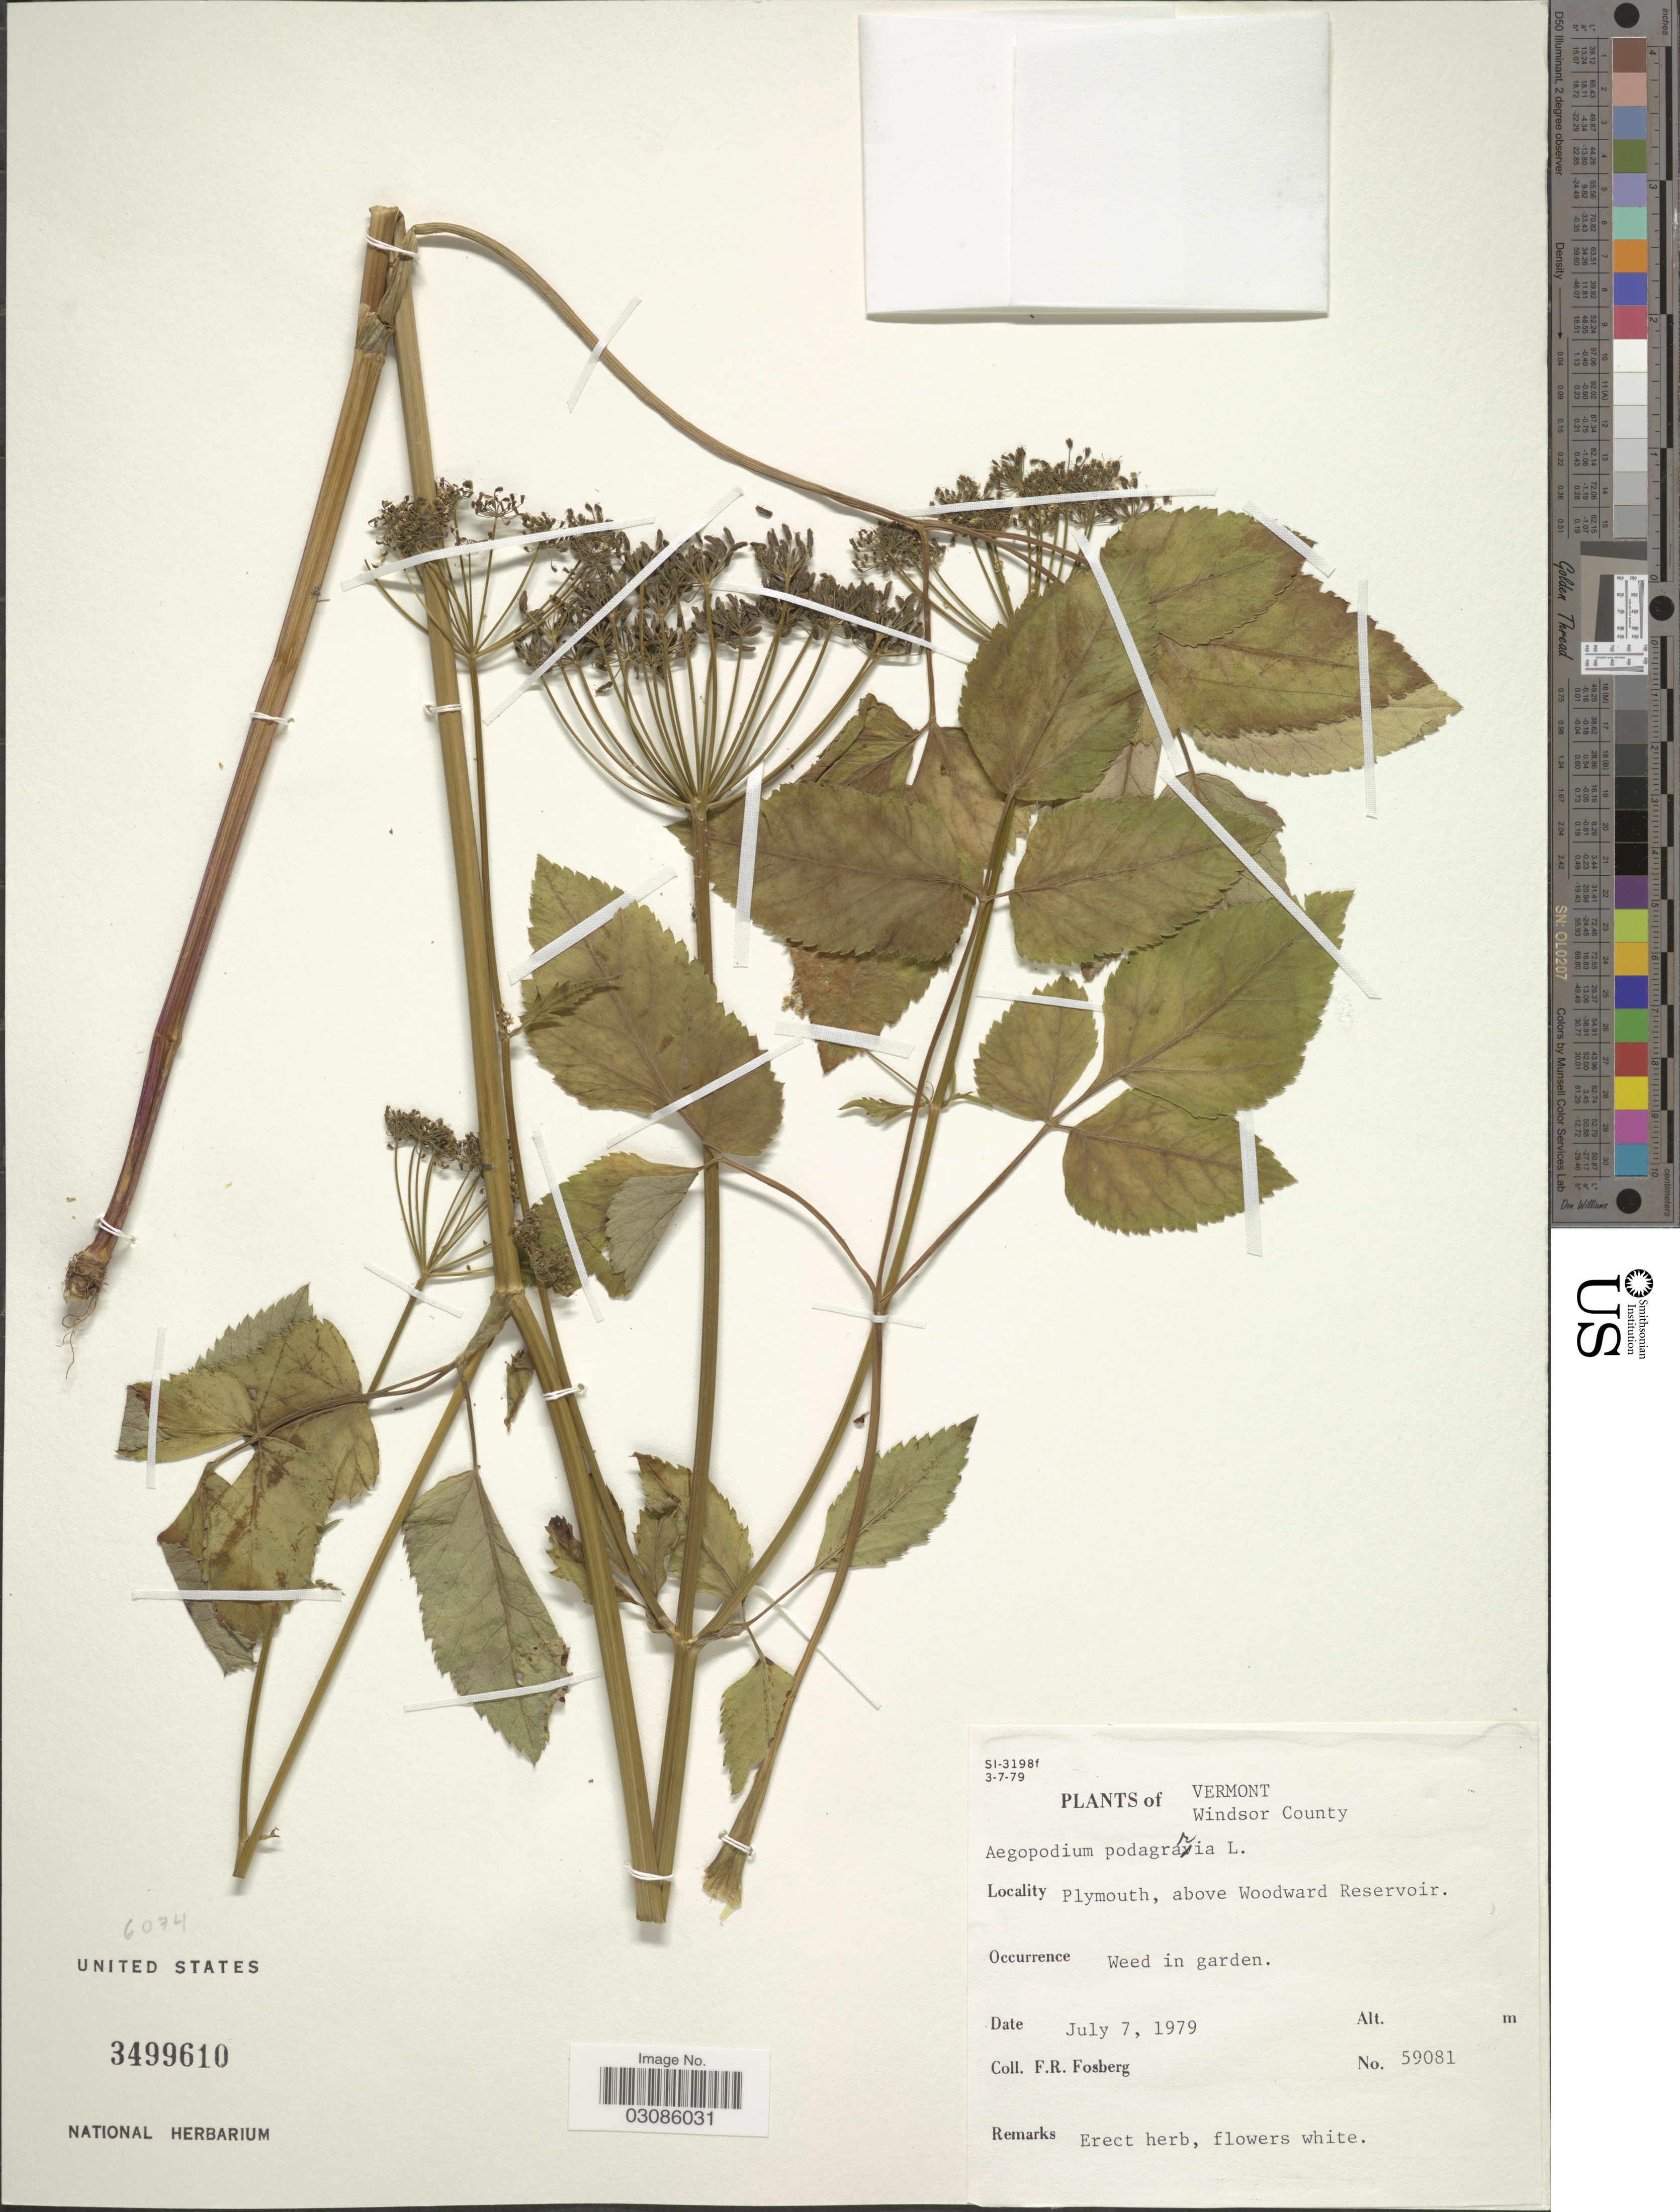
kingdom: Plantae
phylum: Tracheophyta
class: Magnoliopsida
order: Apiales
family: Apiaceae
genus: Aegopodium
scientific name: Aegopodium podagraria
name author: L.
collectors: F. R. Fosberg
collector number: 59081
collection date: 1979-07-07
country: United States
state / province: Vermont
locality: Windsor County, Plymouth, above Woodward Reservoir.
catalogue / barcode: US 3499610